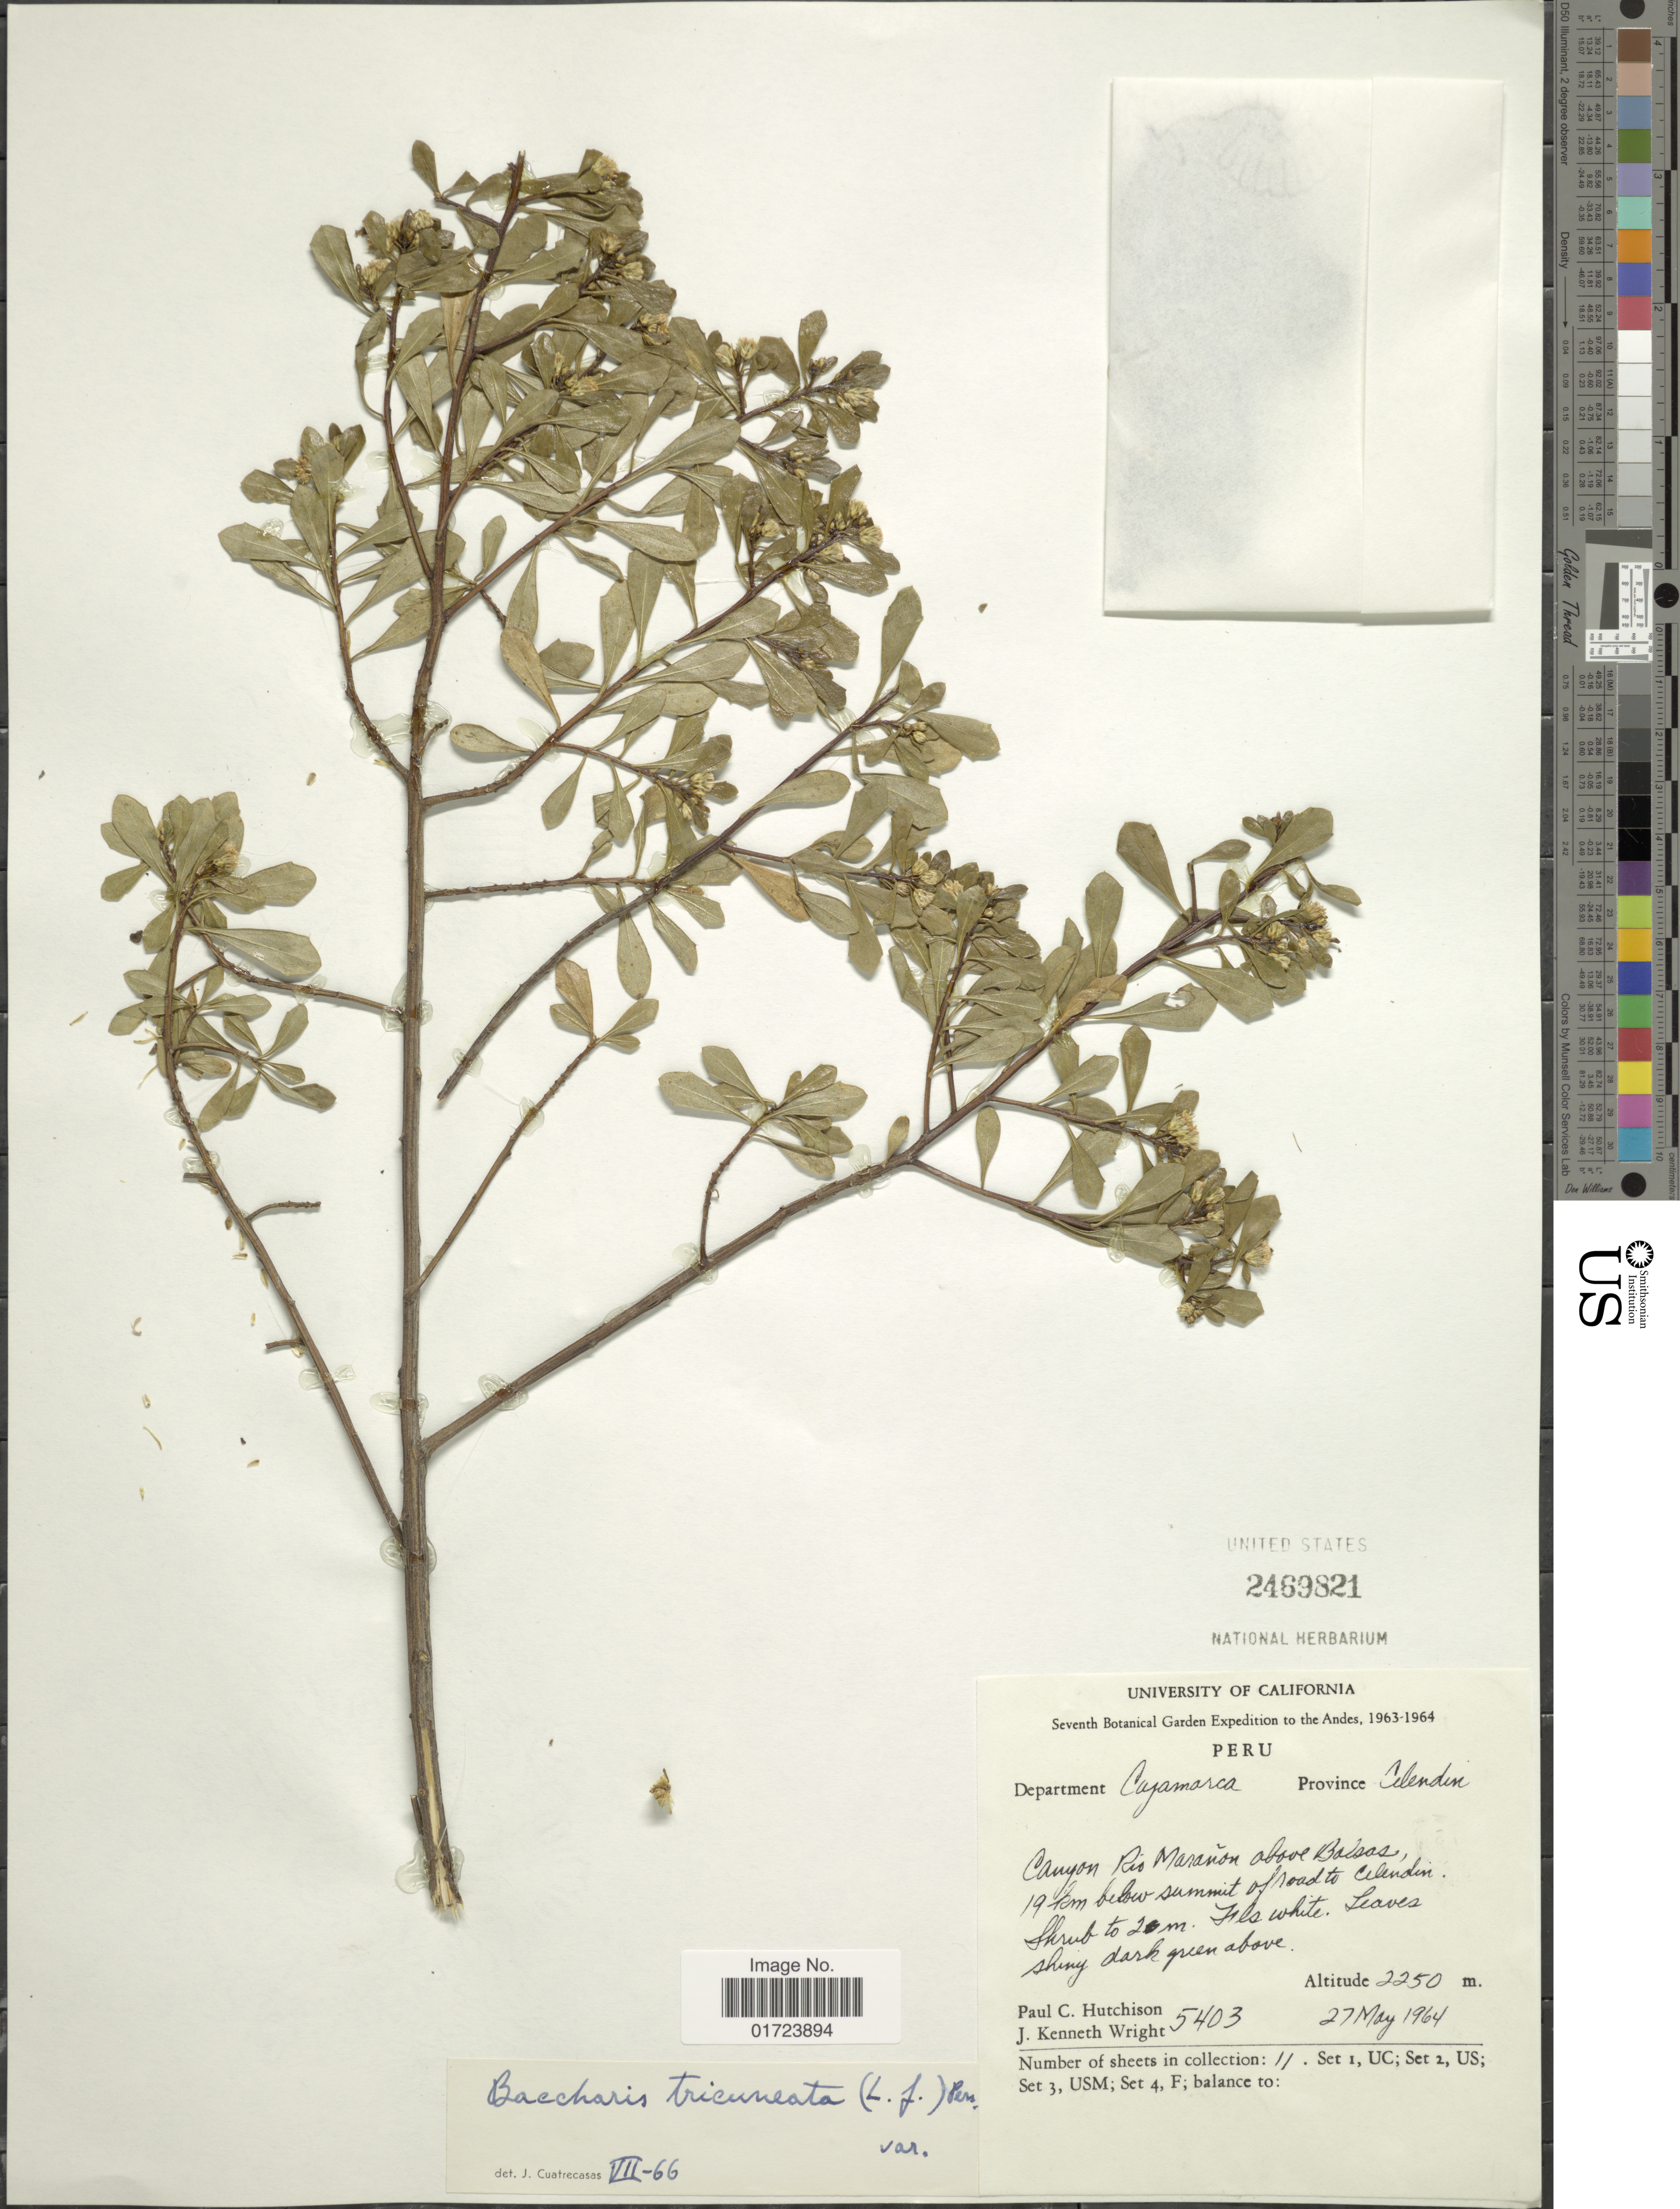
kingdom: Plantae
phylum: Tracheophyta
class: Magnoliopsida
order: Asterales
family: Asteraceae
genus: Baccharis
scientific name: Baccharis tricuneata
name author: (L. f.) Pers.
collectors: P. C. Hutchison & J. K. Wright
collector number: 5403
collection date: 1964-05-27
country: Peru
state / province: Cajamarca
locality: Department Cajamarca, Province Celendin. Canyon Rio Masanon above Balsas 19 km below summit of road to Celendin.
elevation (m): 2250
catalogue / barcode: US 2469821